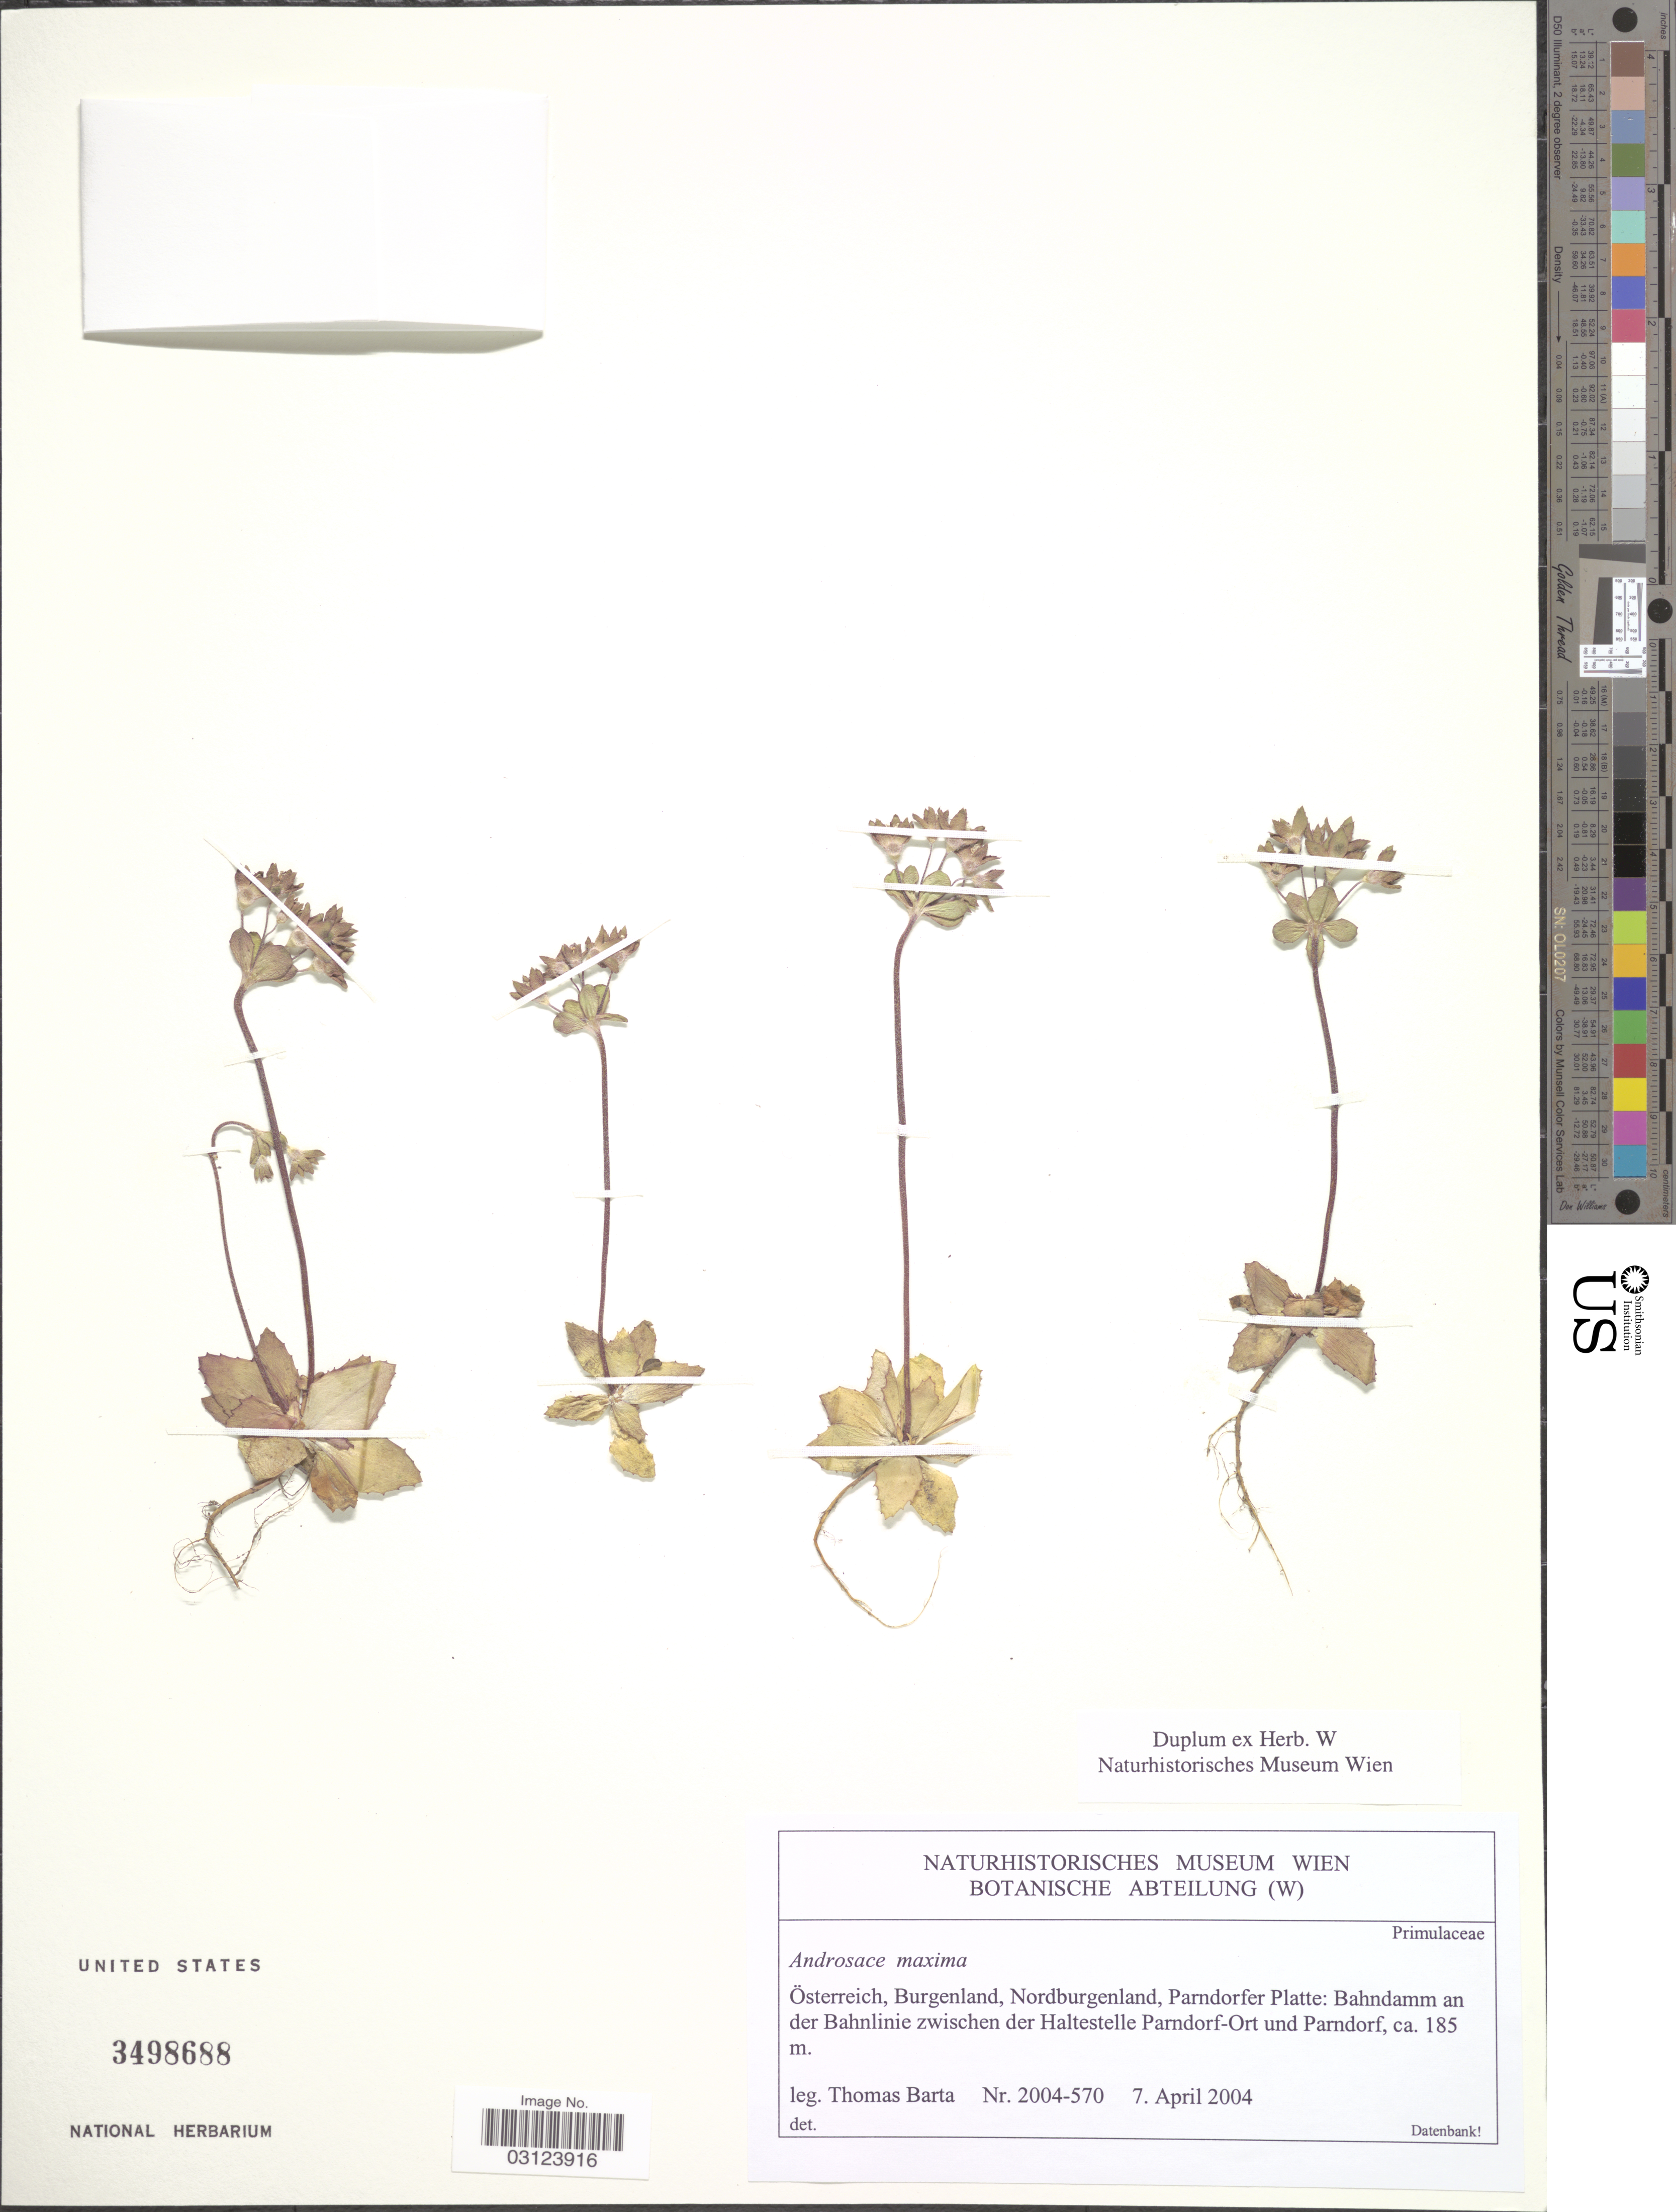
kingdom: Plantae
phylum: Tracheophyta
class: Magnoliopsida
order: Ericales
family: Primulaceae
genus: Androsace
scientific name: Androsace maxima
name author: L.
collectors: T. Barta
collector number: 2004-570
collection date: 2004-04-07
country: Austria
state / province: Burgenland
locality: Österreich, Burgenland. Nordburgenland, Parndofer Platte: Bahndamm an der Bahnlinie zwischen der Haltestelle Parndorf-Ort und Parndorf.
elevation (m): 185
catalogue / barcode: US 3498688